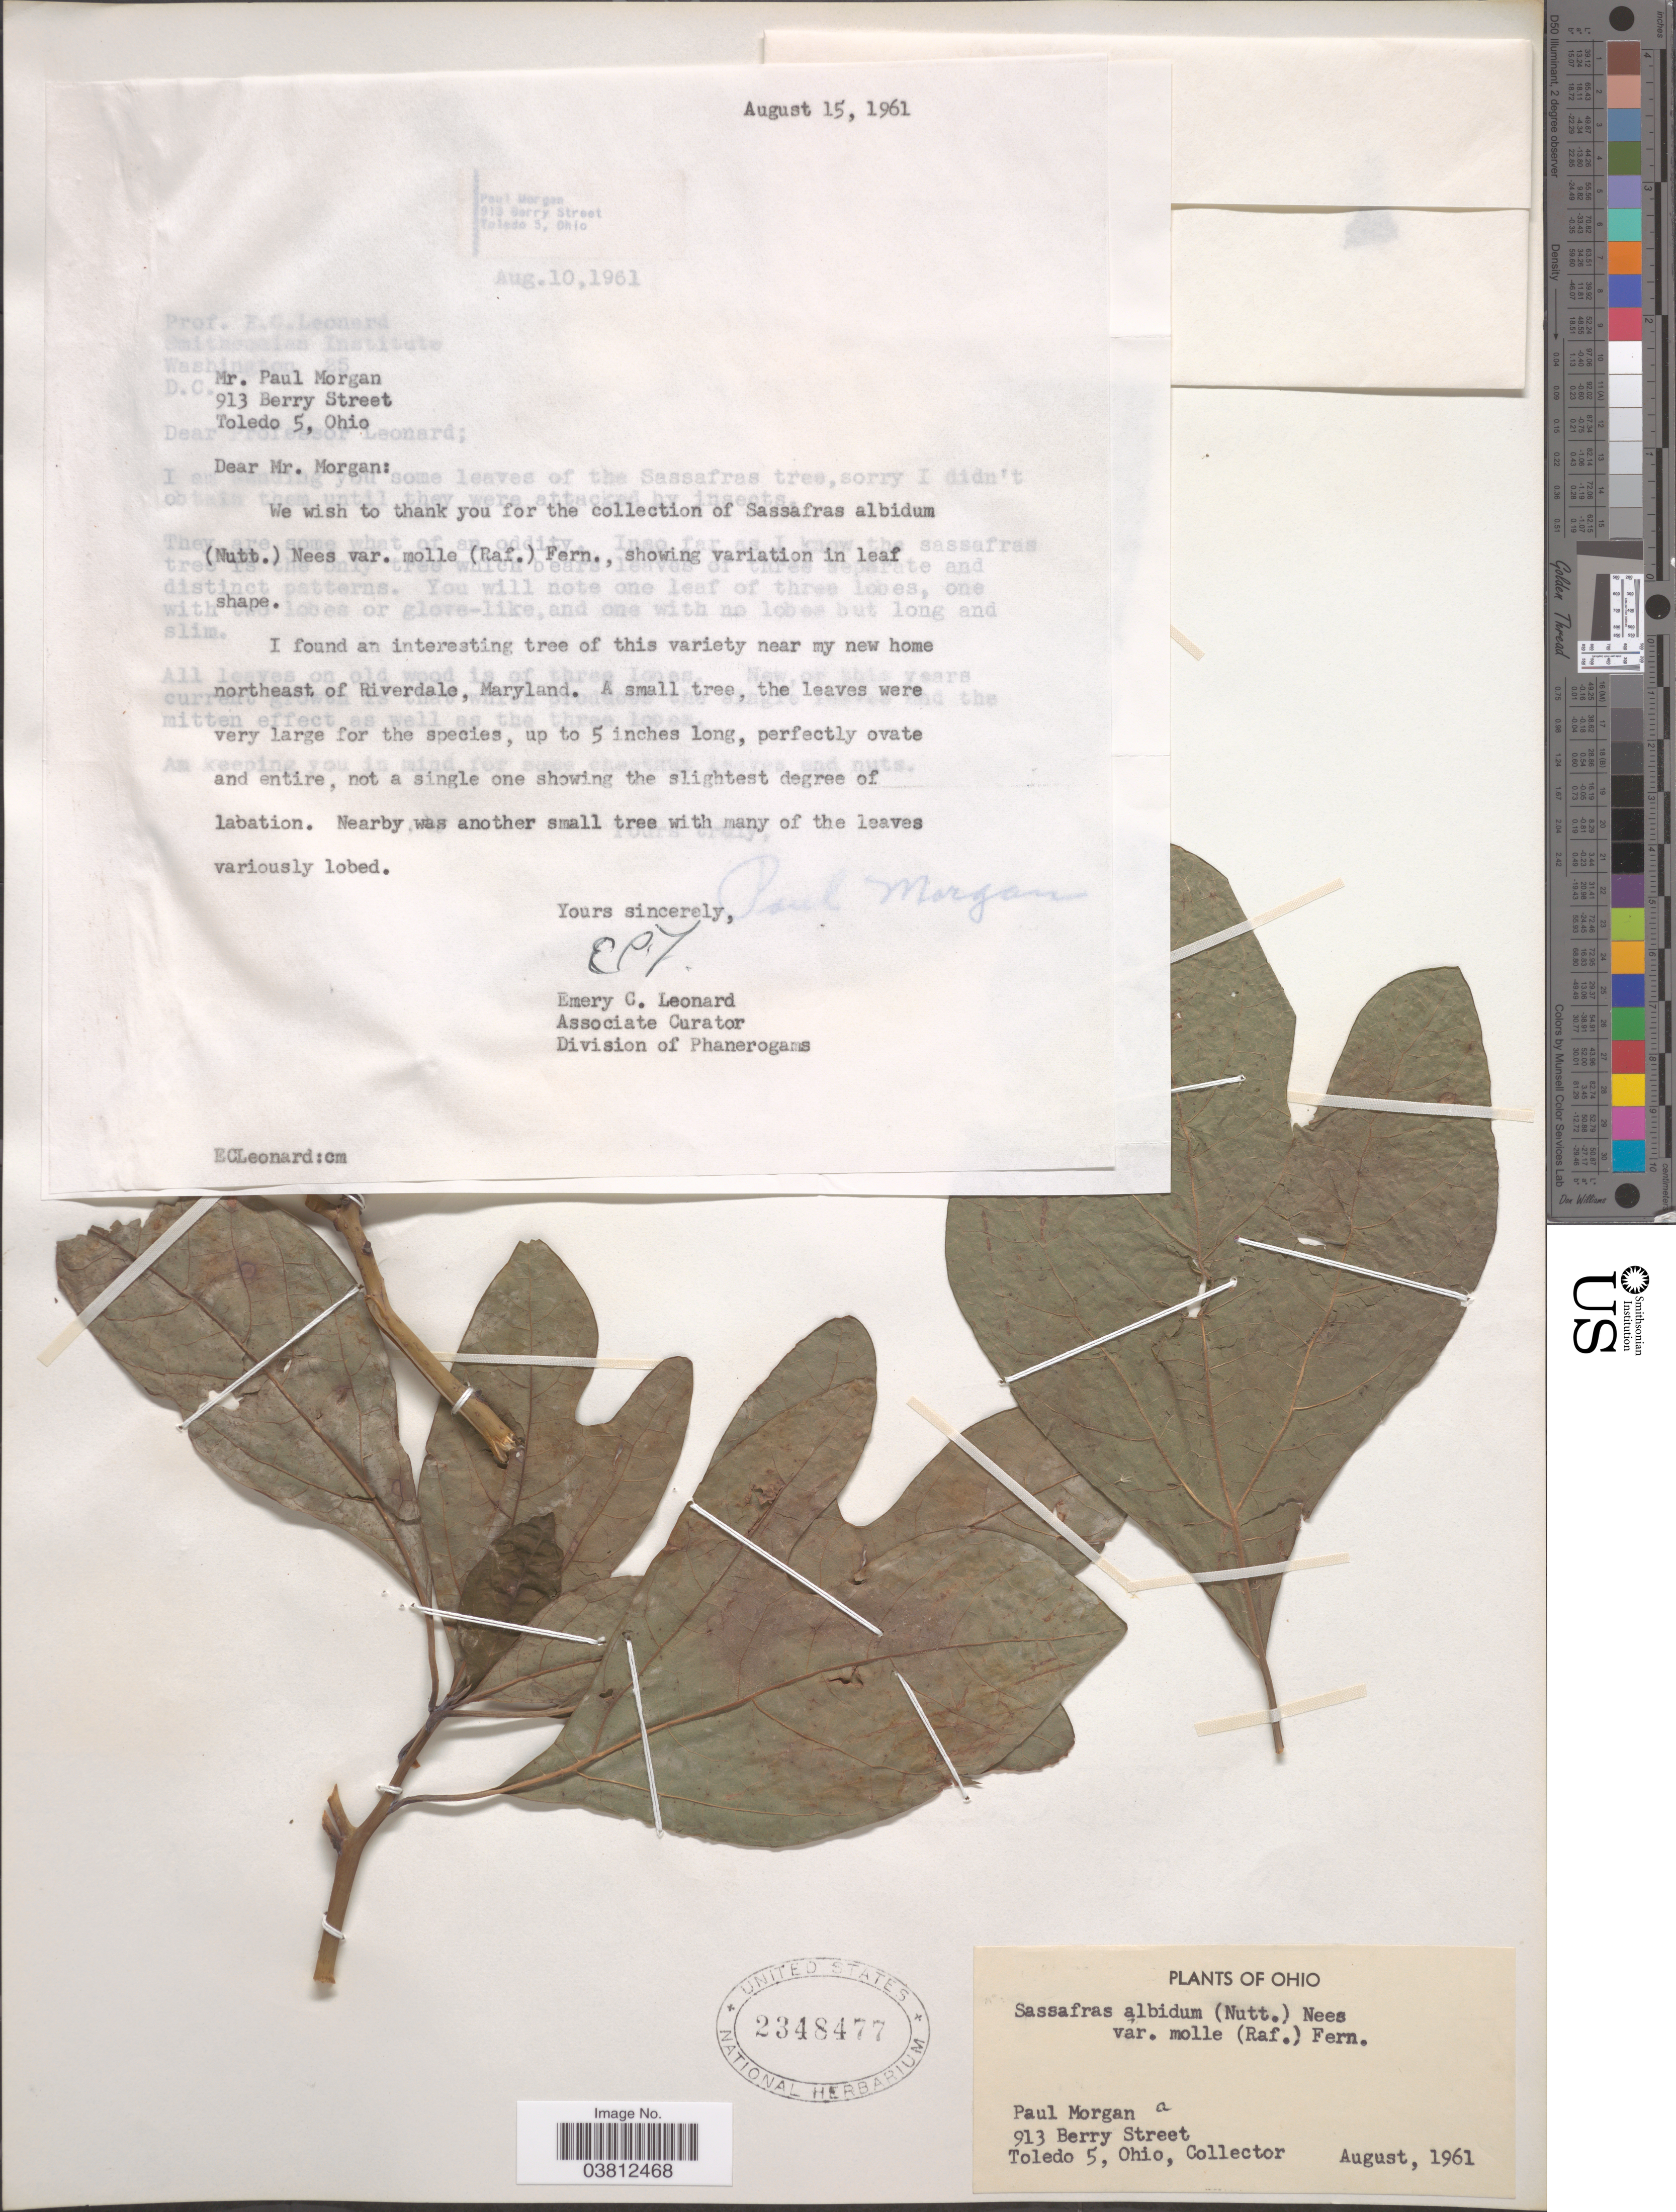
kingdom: Plantae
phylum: Tracheophyta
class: Magnoliopsida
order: Laurales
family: Lauraceae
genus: Sassafras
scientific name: Sassafras albidum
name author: (Nutt.) Nees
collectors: P. Morgan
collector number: a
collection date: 1961-08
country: United States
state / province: Ohio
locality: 913 Berry Street. Toledo 5.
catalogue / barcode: US 2348477